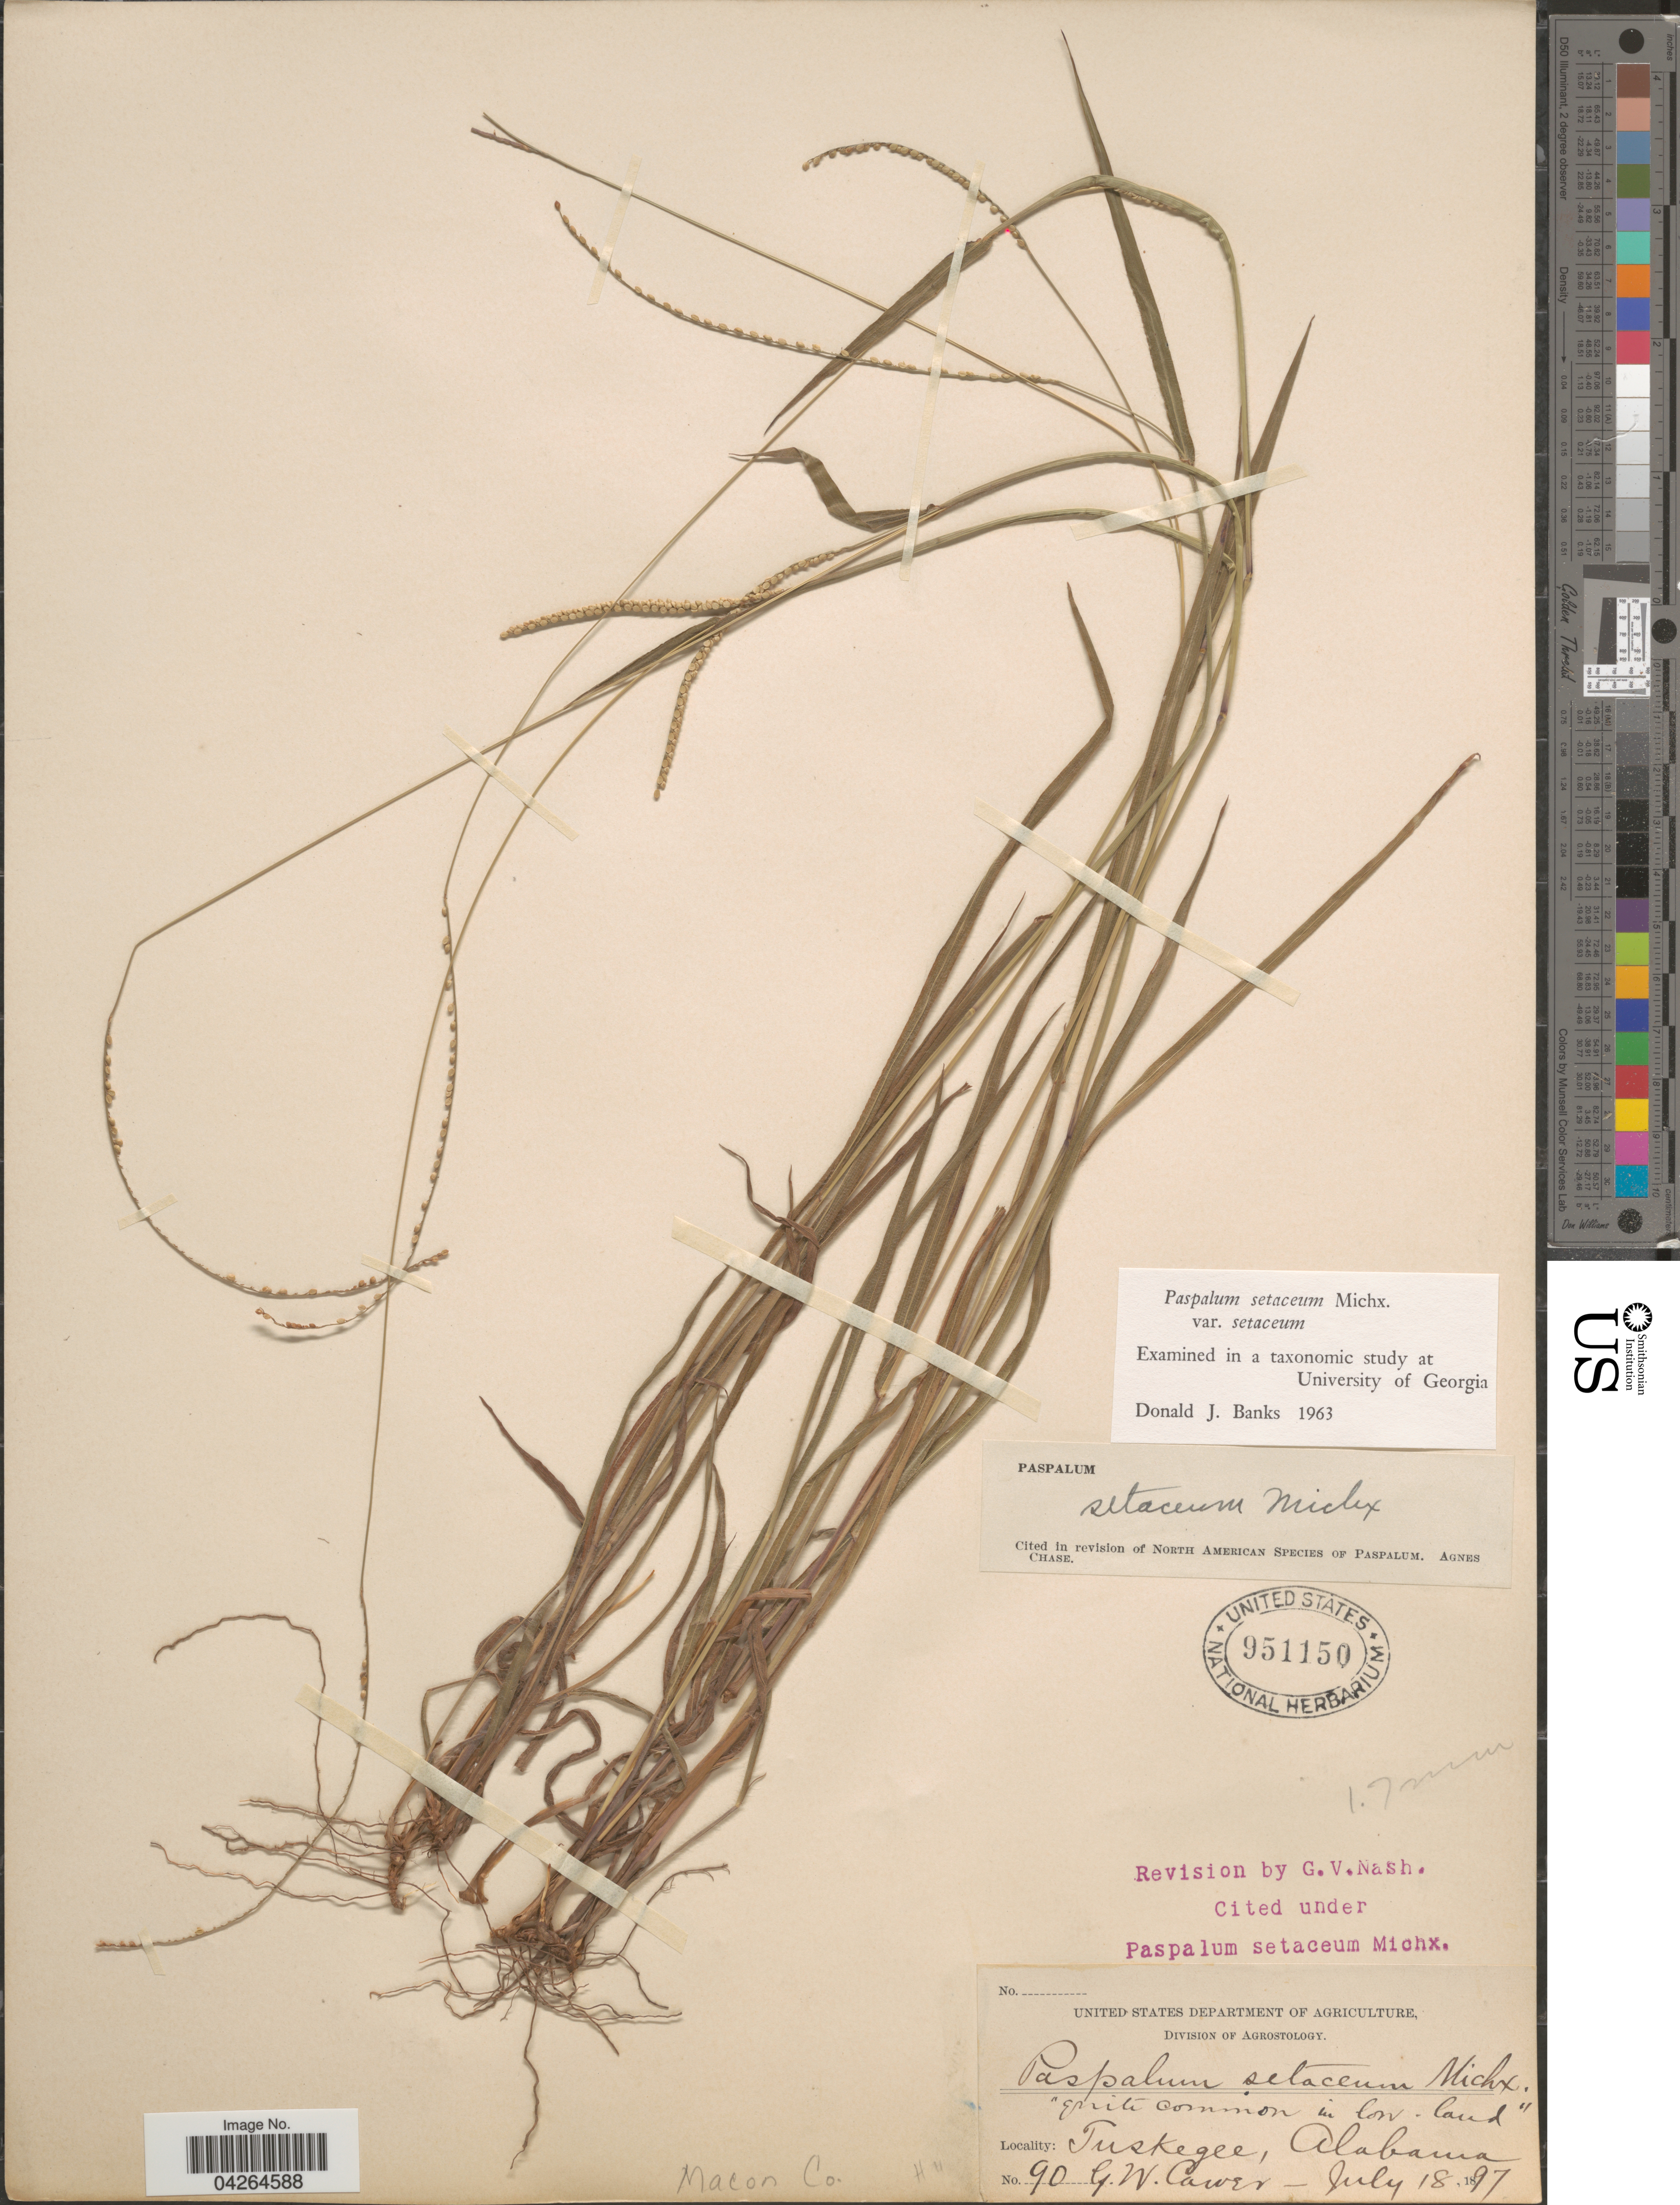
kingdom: Plantae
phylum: Tracheophyta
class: Liliopsida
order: Poales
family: Poaceae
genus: Paspalum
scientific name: Paspalum setaceum var. setaceum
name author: Michx.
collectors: G. Carver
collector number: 90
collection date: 1897-07-18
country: United States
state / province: Alabama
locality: Tuskegee, Macon Co.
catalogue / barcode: US 951150